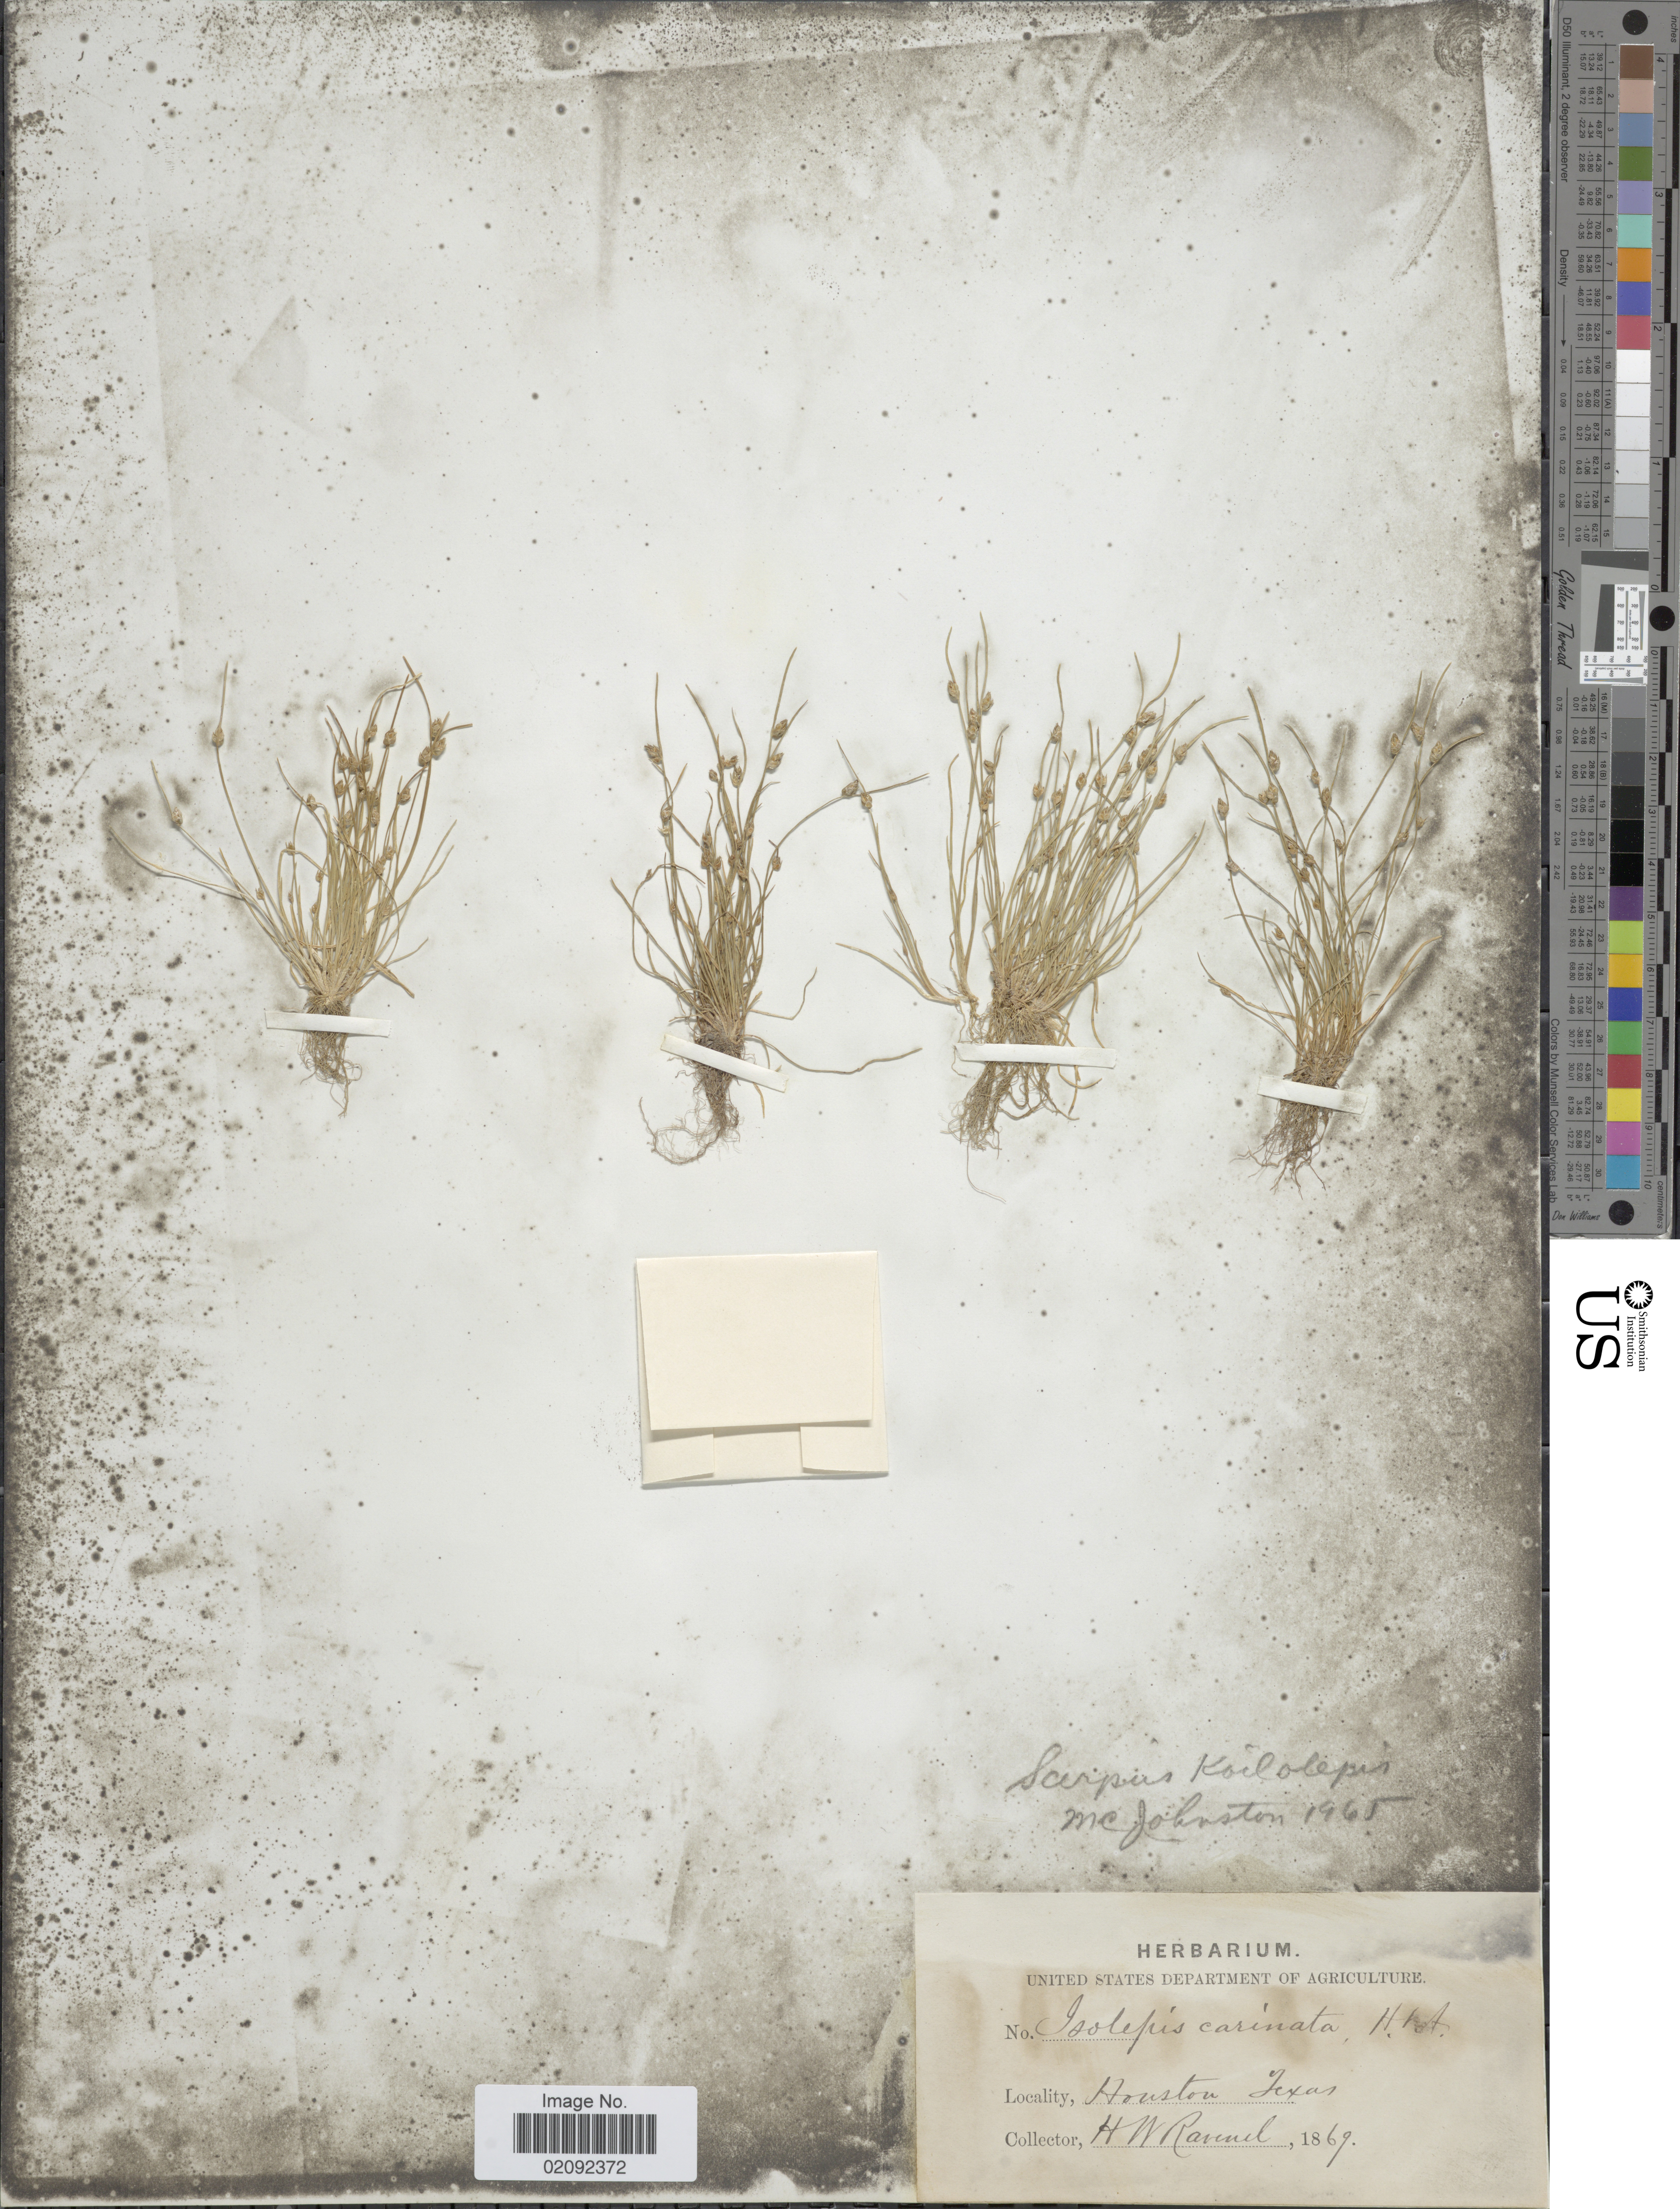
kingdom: Plantae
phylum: Tracheophyta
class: Liliopsida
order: Poales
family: Cyperaceae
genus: Isolepis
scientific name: Isolepis carinata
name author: Hook. & Arn. ex Torr.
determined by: Strong, M. T., (US), Smithsonian Institution - National Museum of Natural History (UNITED STATES)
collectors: H. Ravenel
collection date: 1869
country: United States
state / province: Texas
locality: Houston